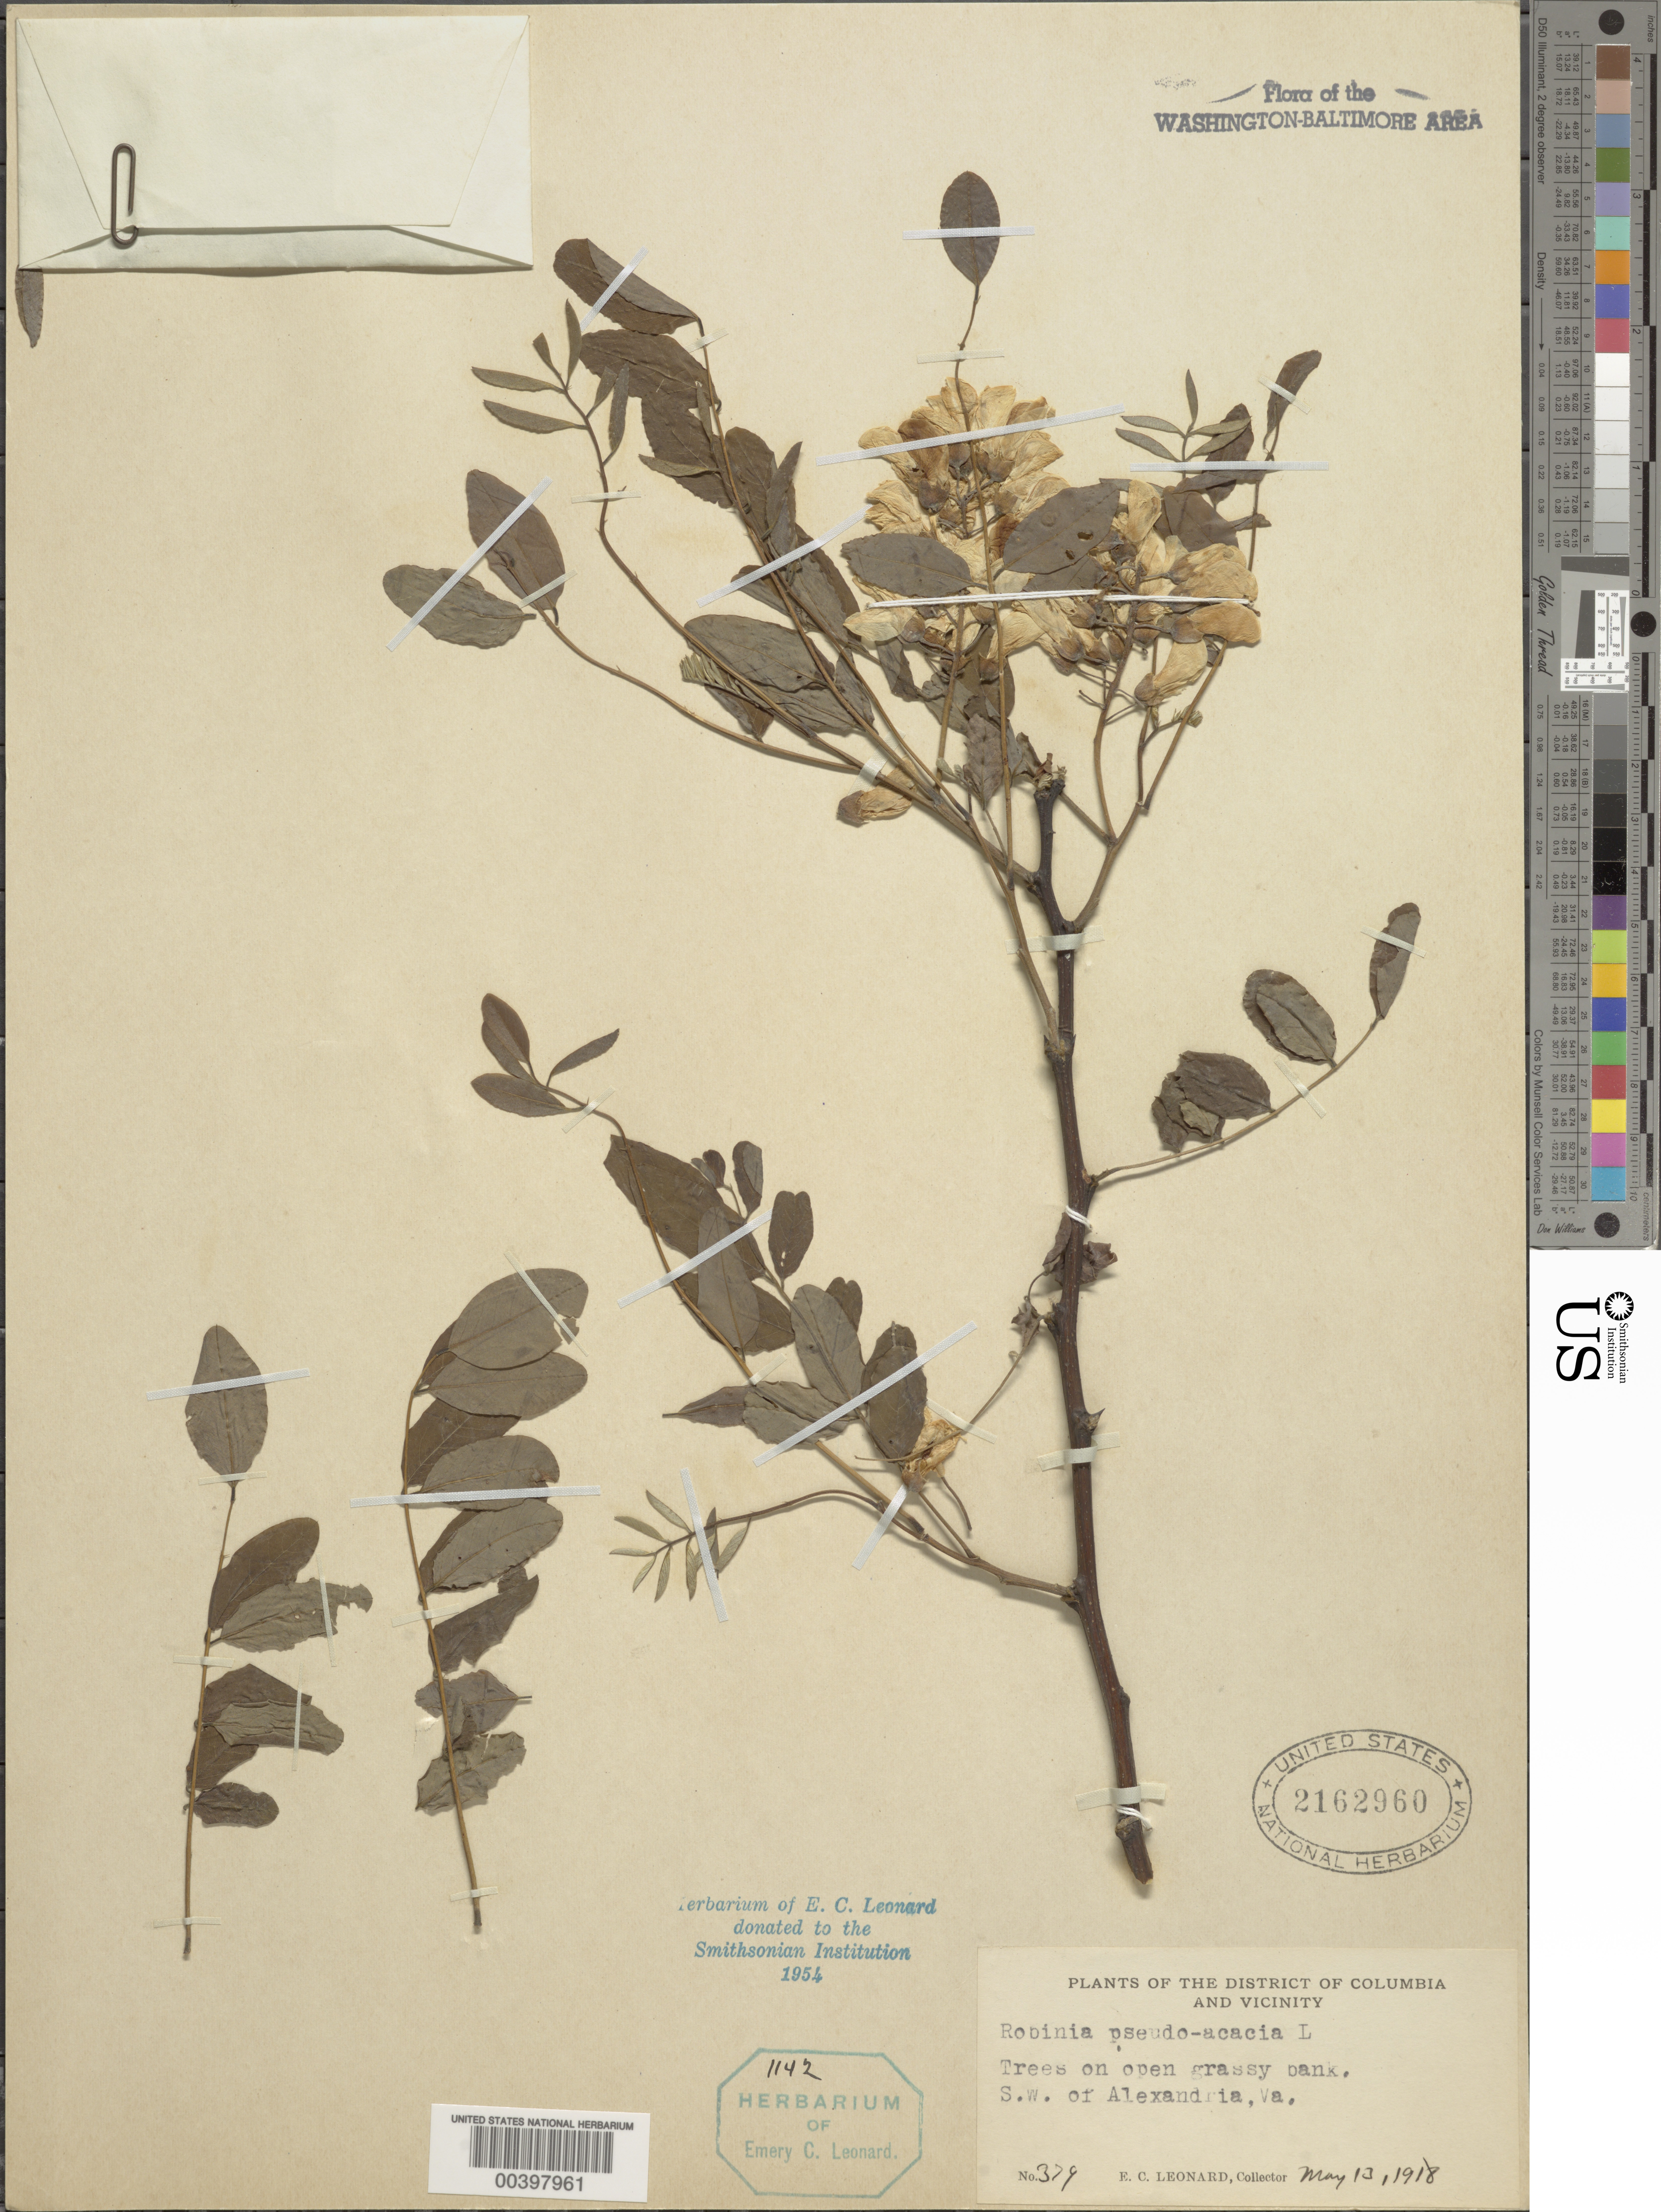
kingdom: Plantae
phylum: Tracheophyta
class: Magnoliopsida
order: Fabales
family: Fabaceae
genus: Robinia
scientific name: Robinia pseudoacacia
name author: L.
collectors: E. C. Leonard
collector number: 379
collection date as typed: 13 May 1918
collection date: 1918-05-13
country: United States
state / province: Virginia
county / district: Fairfax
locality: Southwest of Alexandria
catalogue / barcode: US 2162960